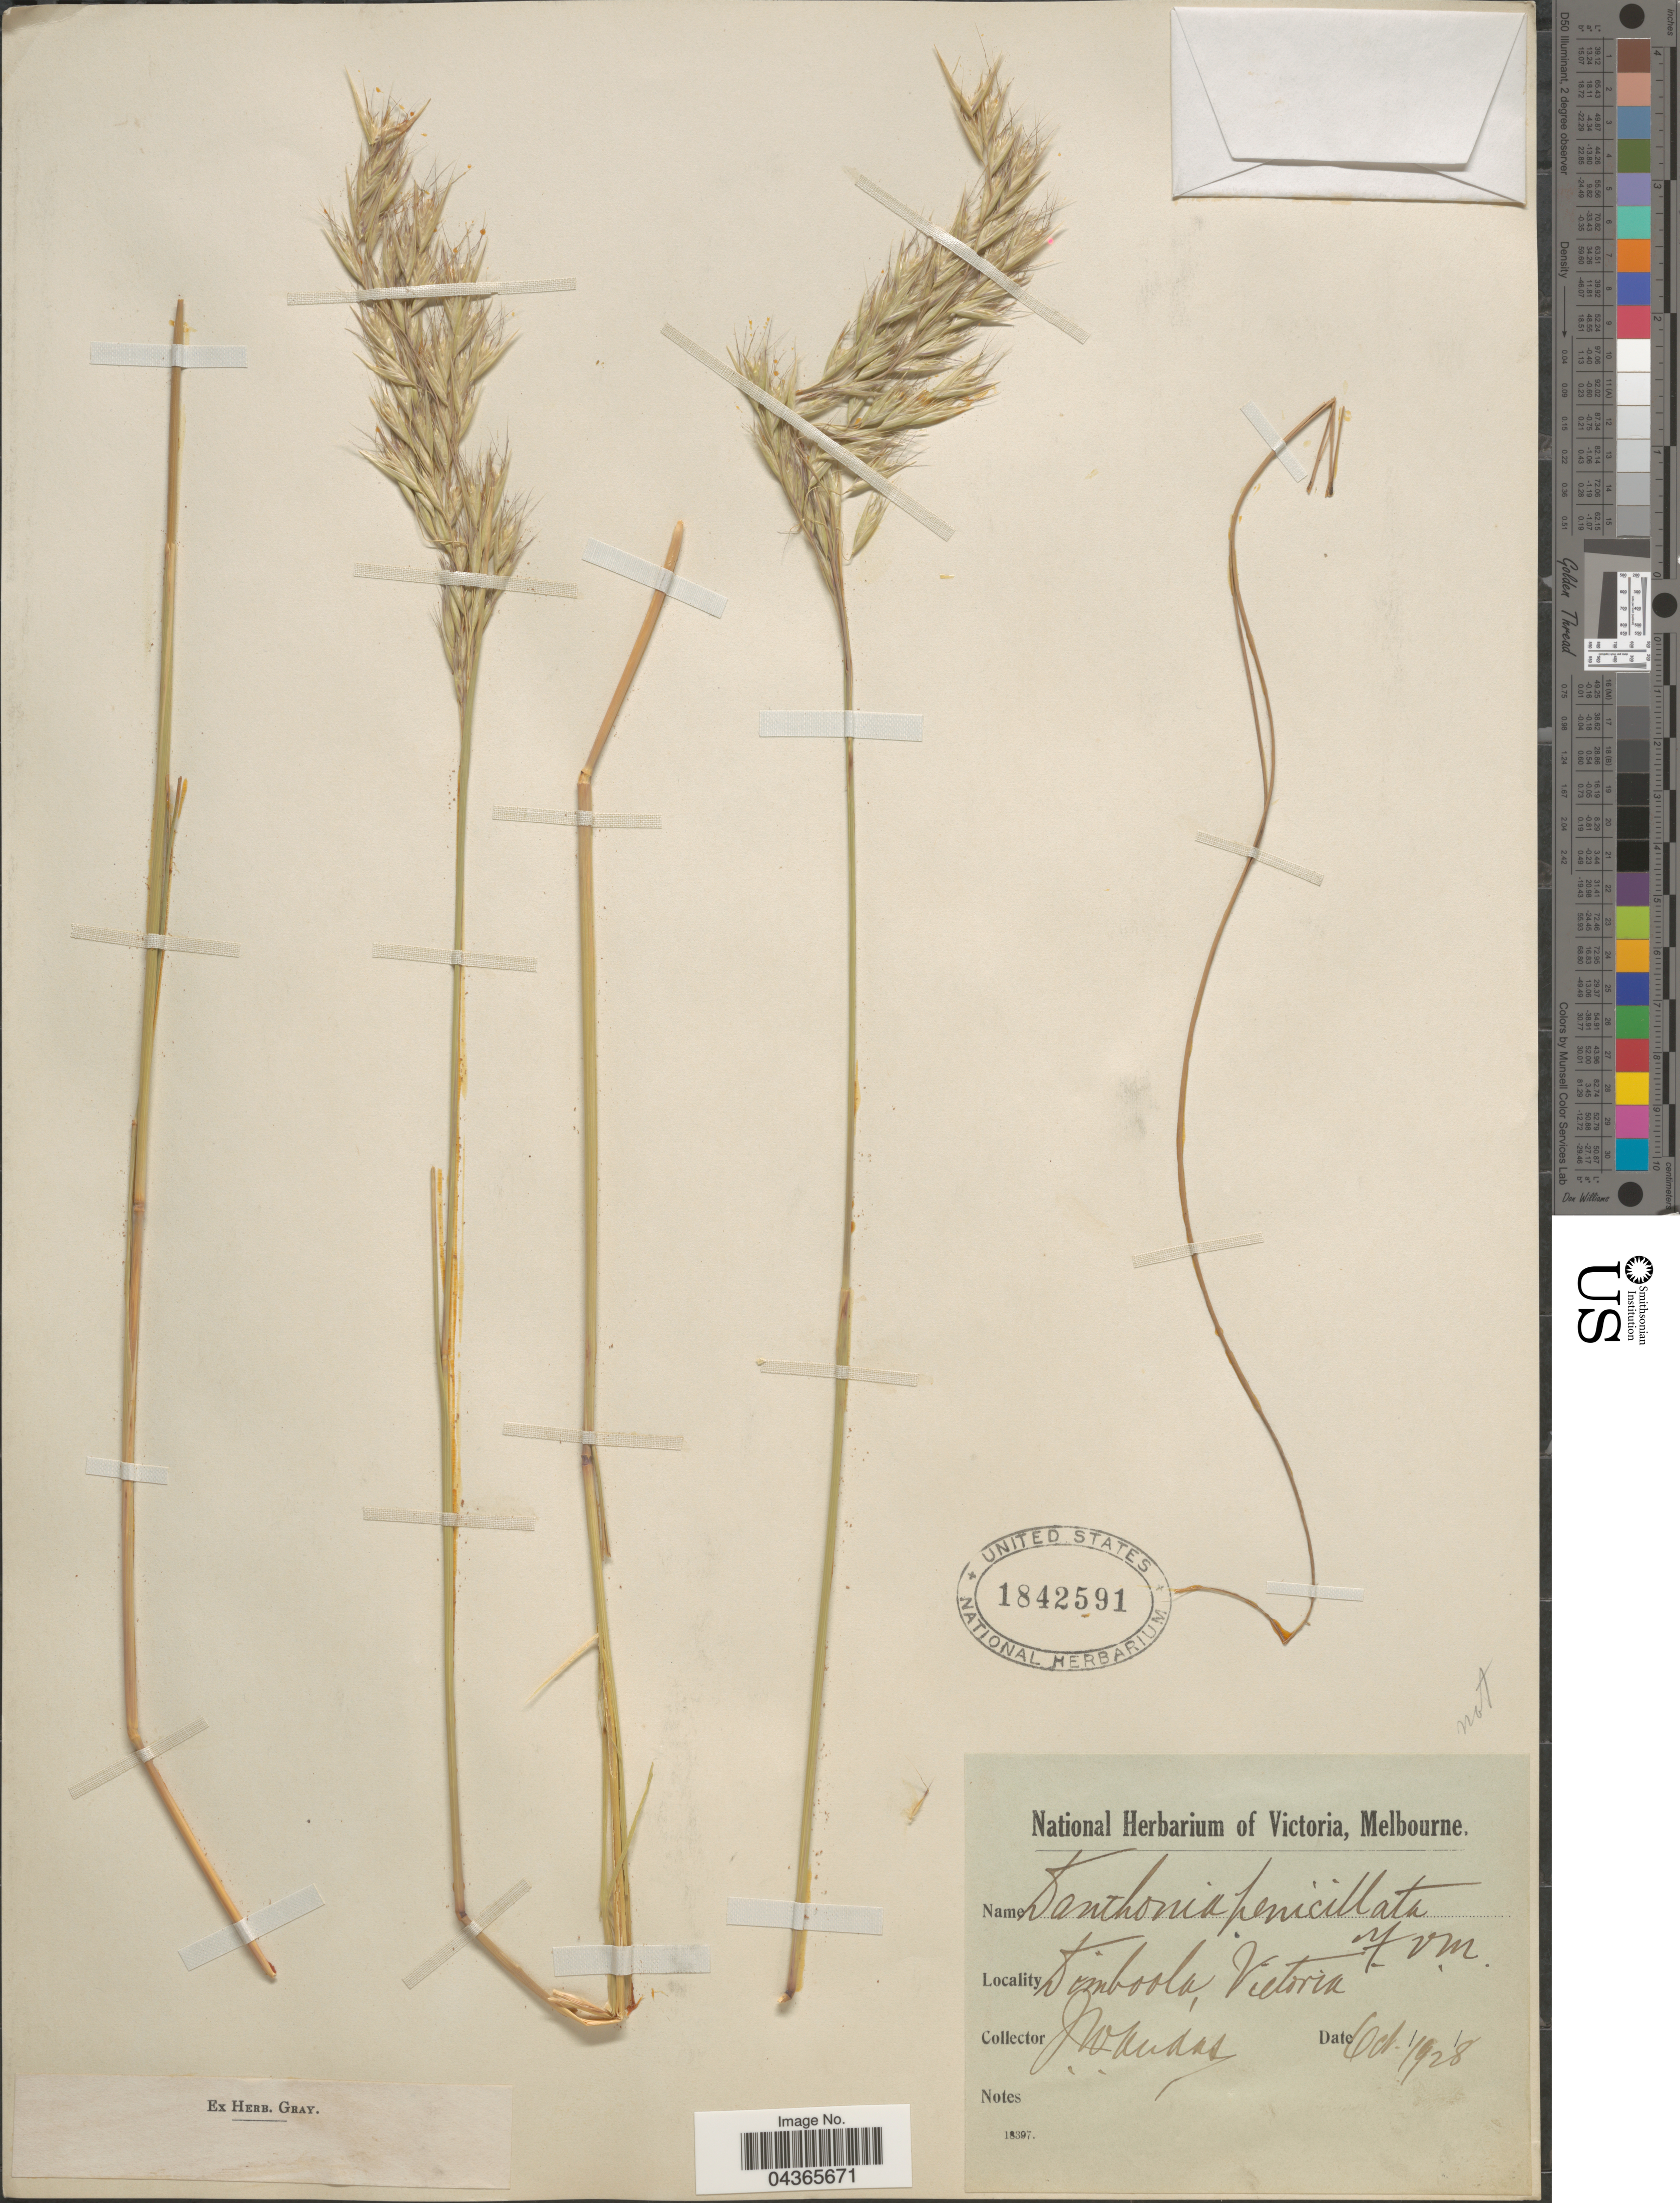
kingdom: Plantae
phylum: Tracheophyta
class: Liliopsida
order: Poales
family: Poaceae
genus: Rytidosperma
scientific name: Rytidosperma sp.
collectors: J. Audas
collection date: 1928-10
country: Australia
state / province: Victoria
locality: Dimboola, Victoria.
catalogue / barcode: US 1842591